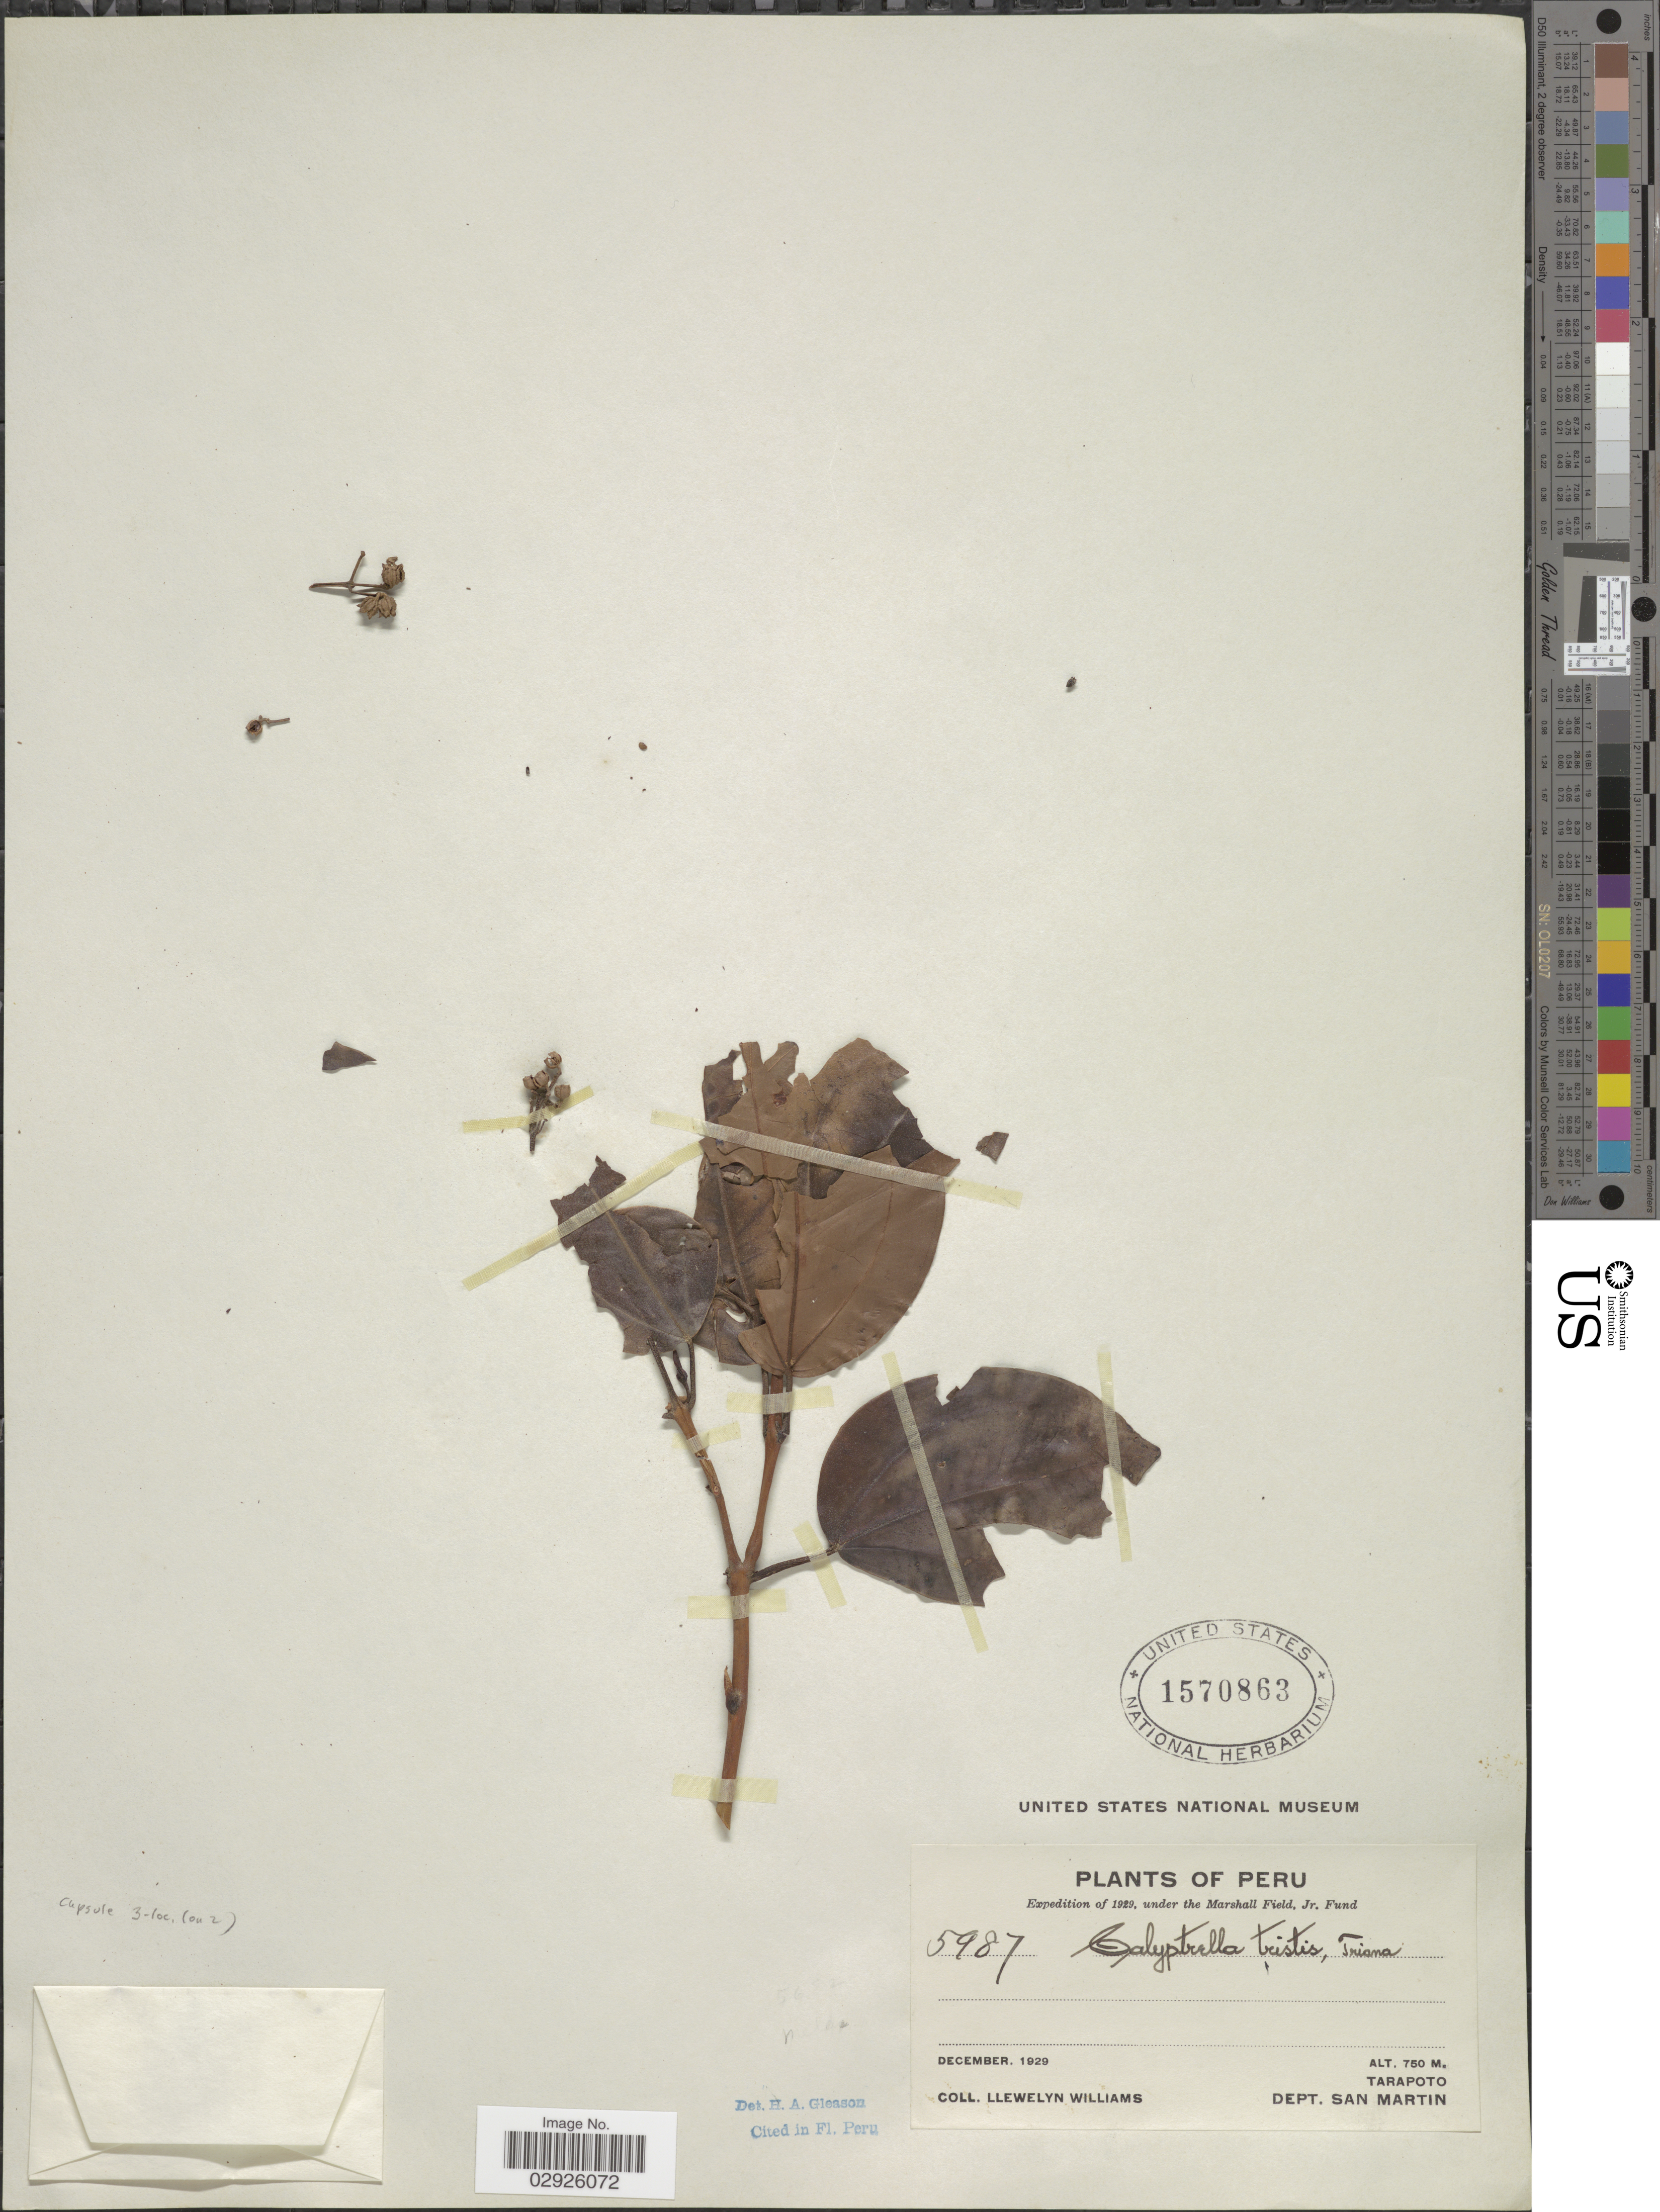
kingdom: Plantae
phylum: Tracheophyta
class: Magnoliopsida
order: Myrtales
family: Melastomataceae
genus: Graffenrieda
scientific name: Graffenrieda tristis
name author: (Triana) L.O. Williams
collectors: Ll. Williams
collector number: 5987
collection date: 1929-12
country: Peru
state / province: San Martín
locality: Tarapoto. Dept. San Martin.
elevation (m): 750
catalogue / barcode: US 1570863